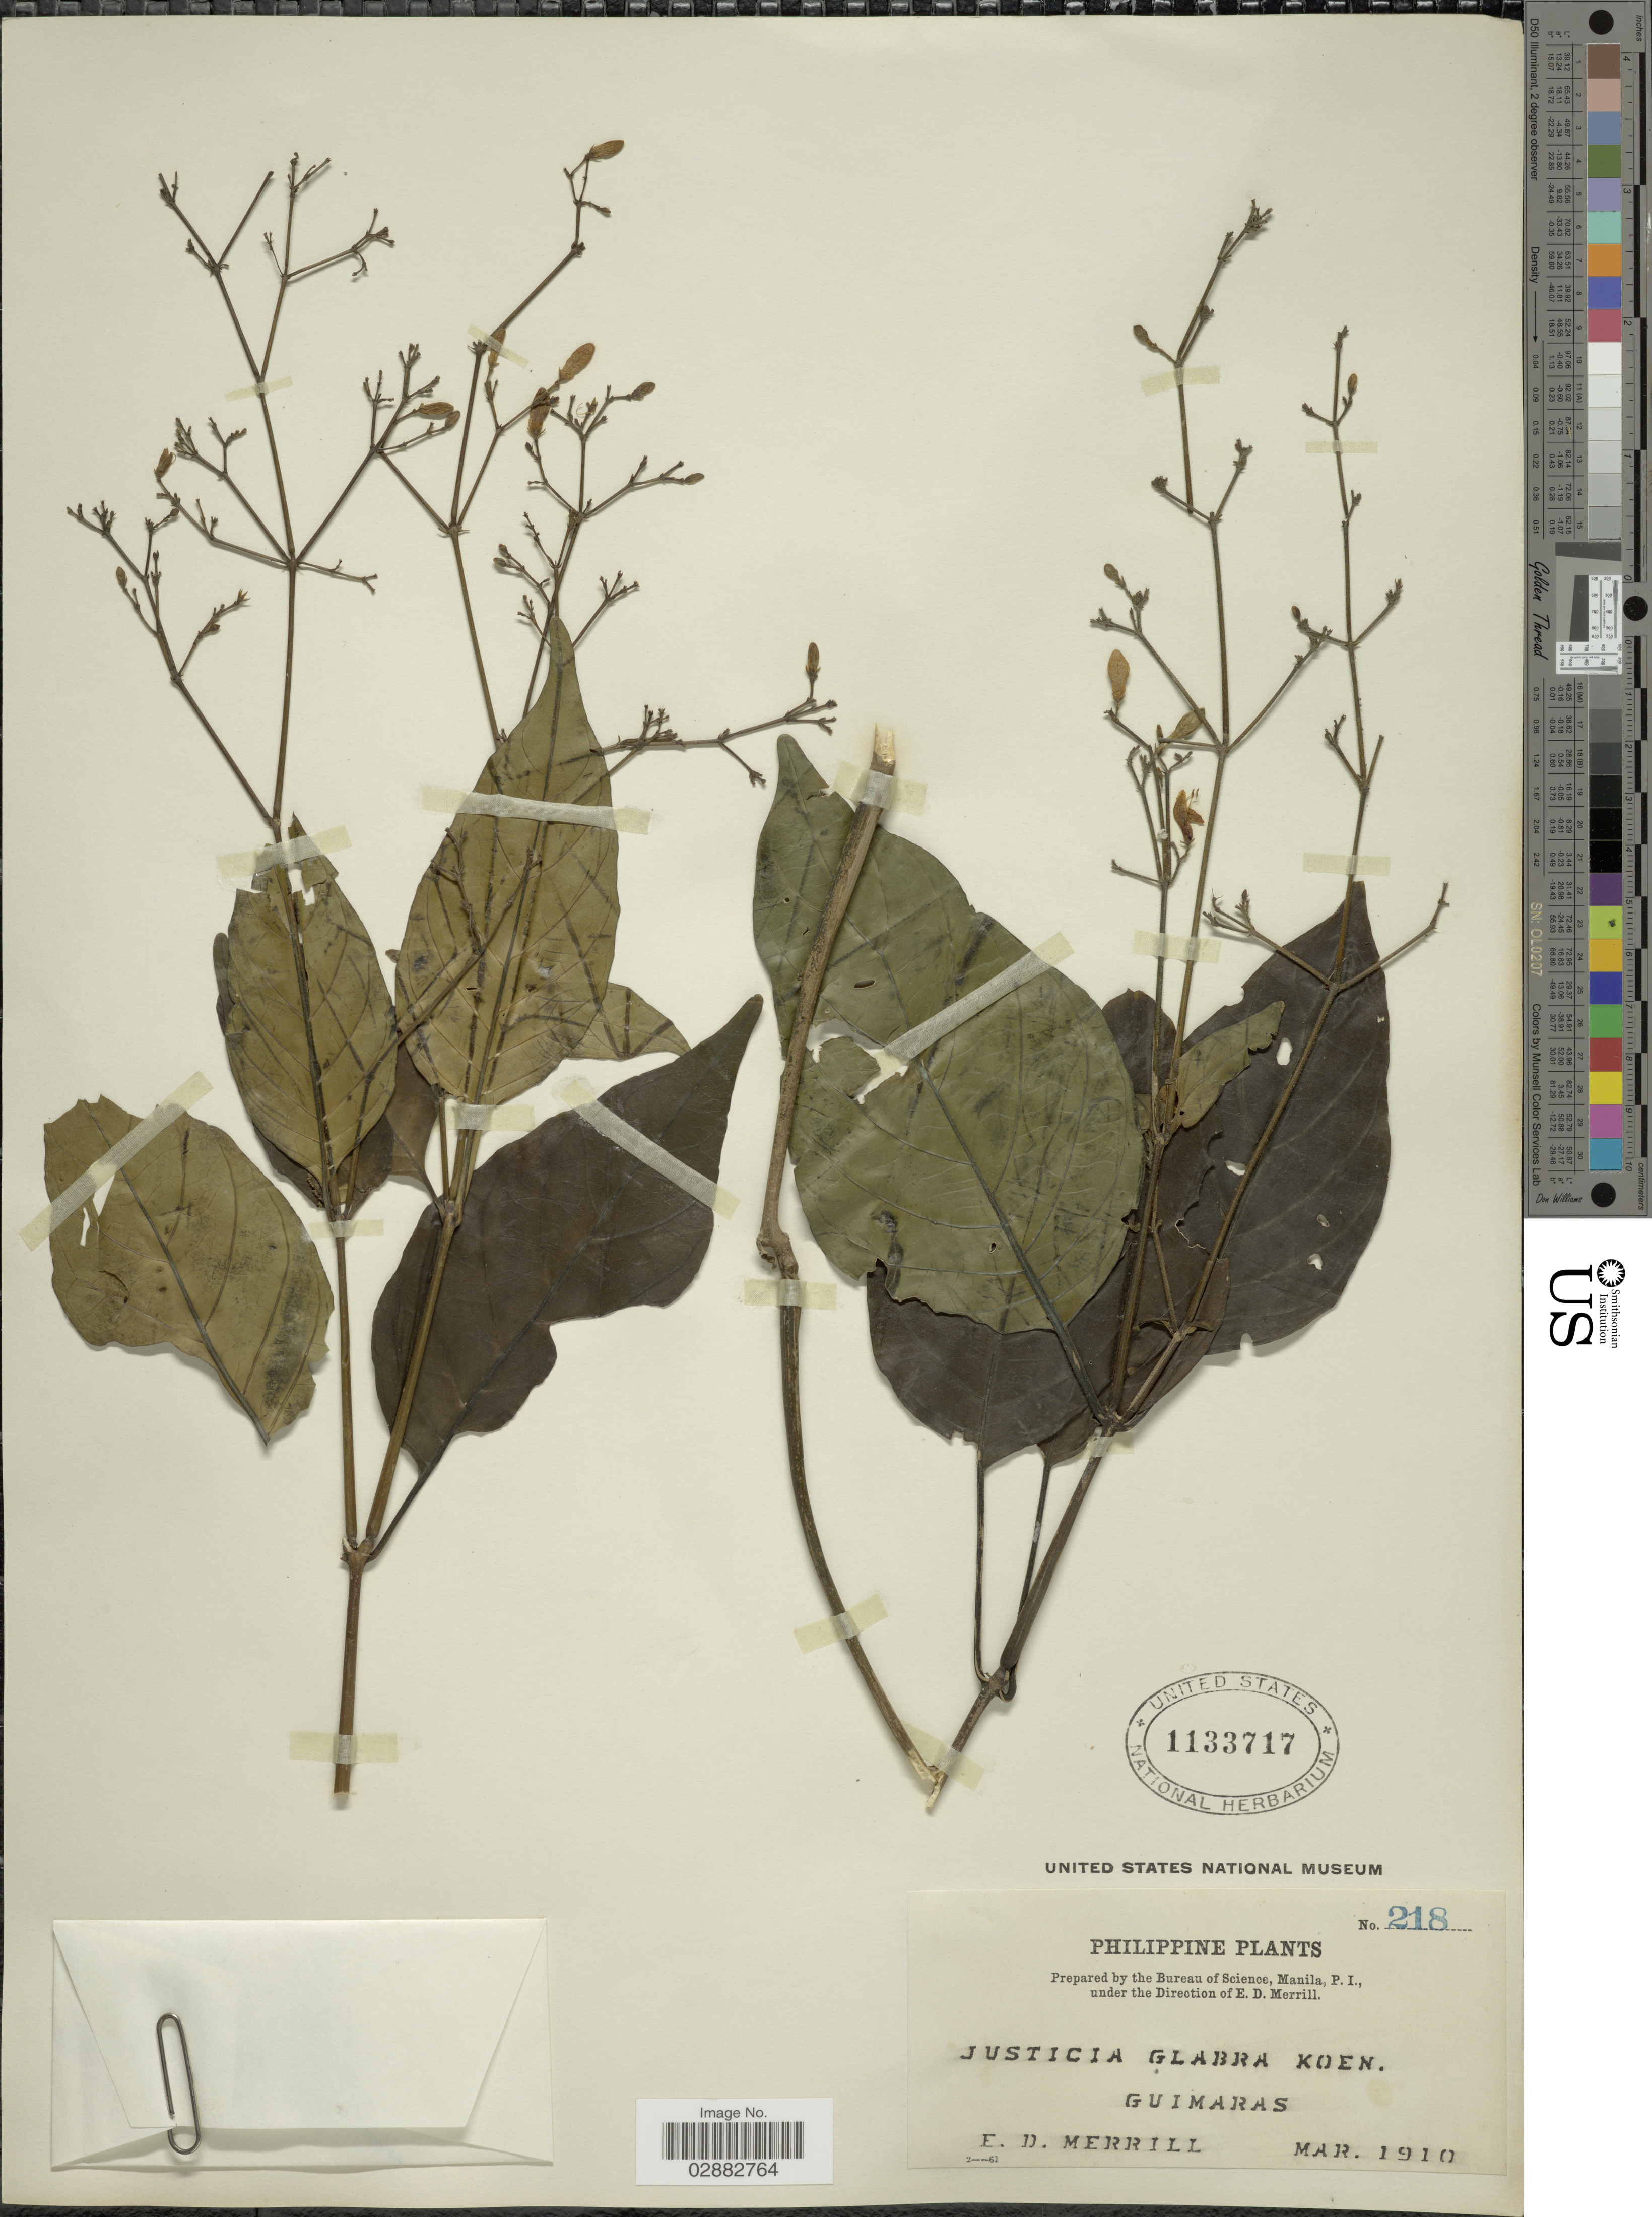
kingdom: Plantae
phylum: Tracheophyta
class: Magnoliopsida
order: Lamiales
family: Acanthaceae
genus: Justicia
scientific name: Justicia glabra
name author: K.D. Koenig ex Roxb.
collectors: E. D. Merrill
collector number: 218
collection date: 1910-03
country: Philippines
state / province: Western Visayas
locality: Guimaras.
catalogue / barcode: US 1133717